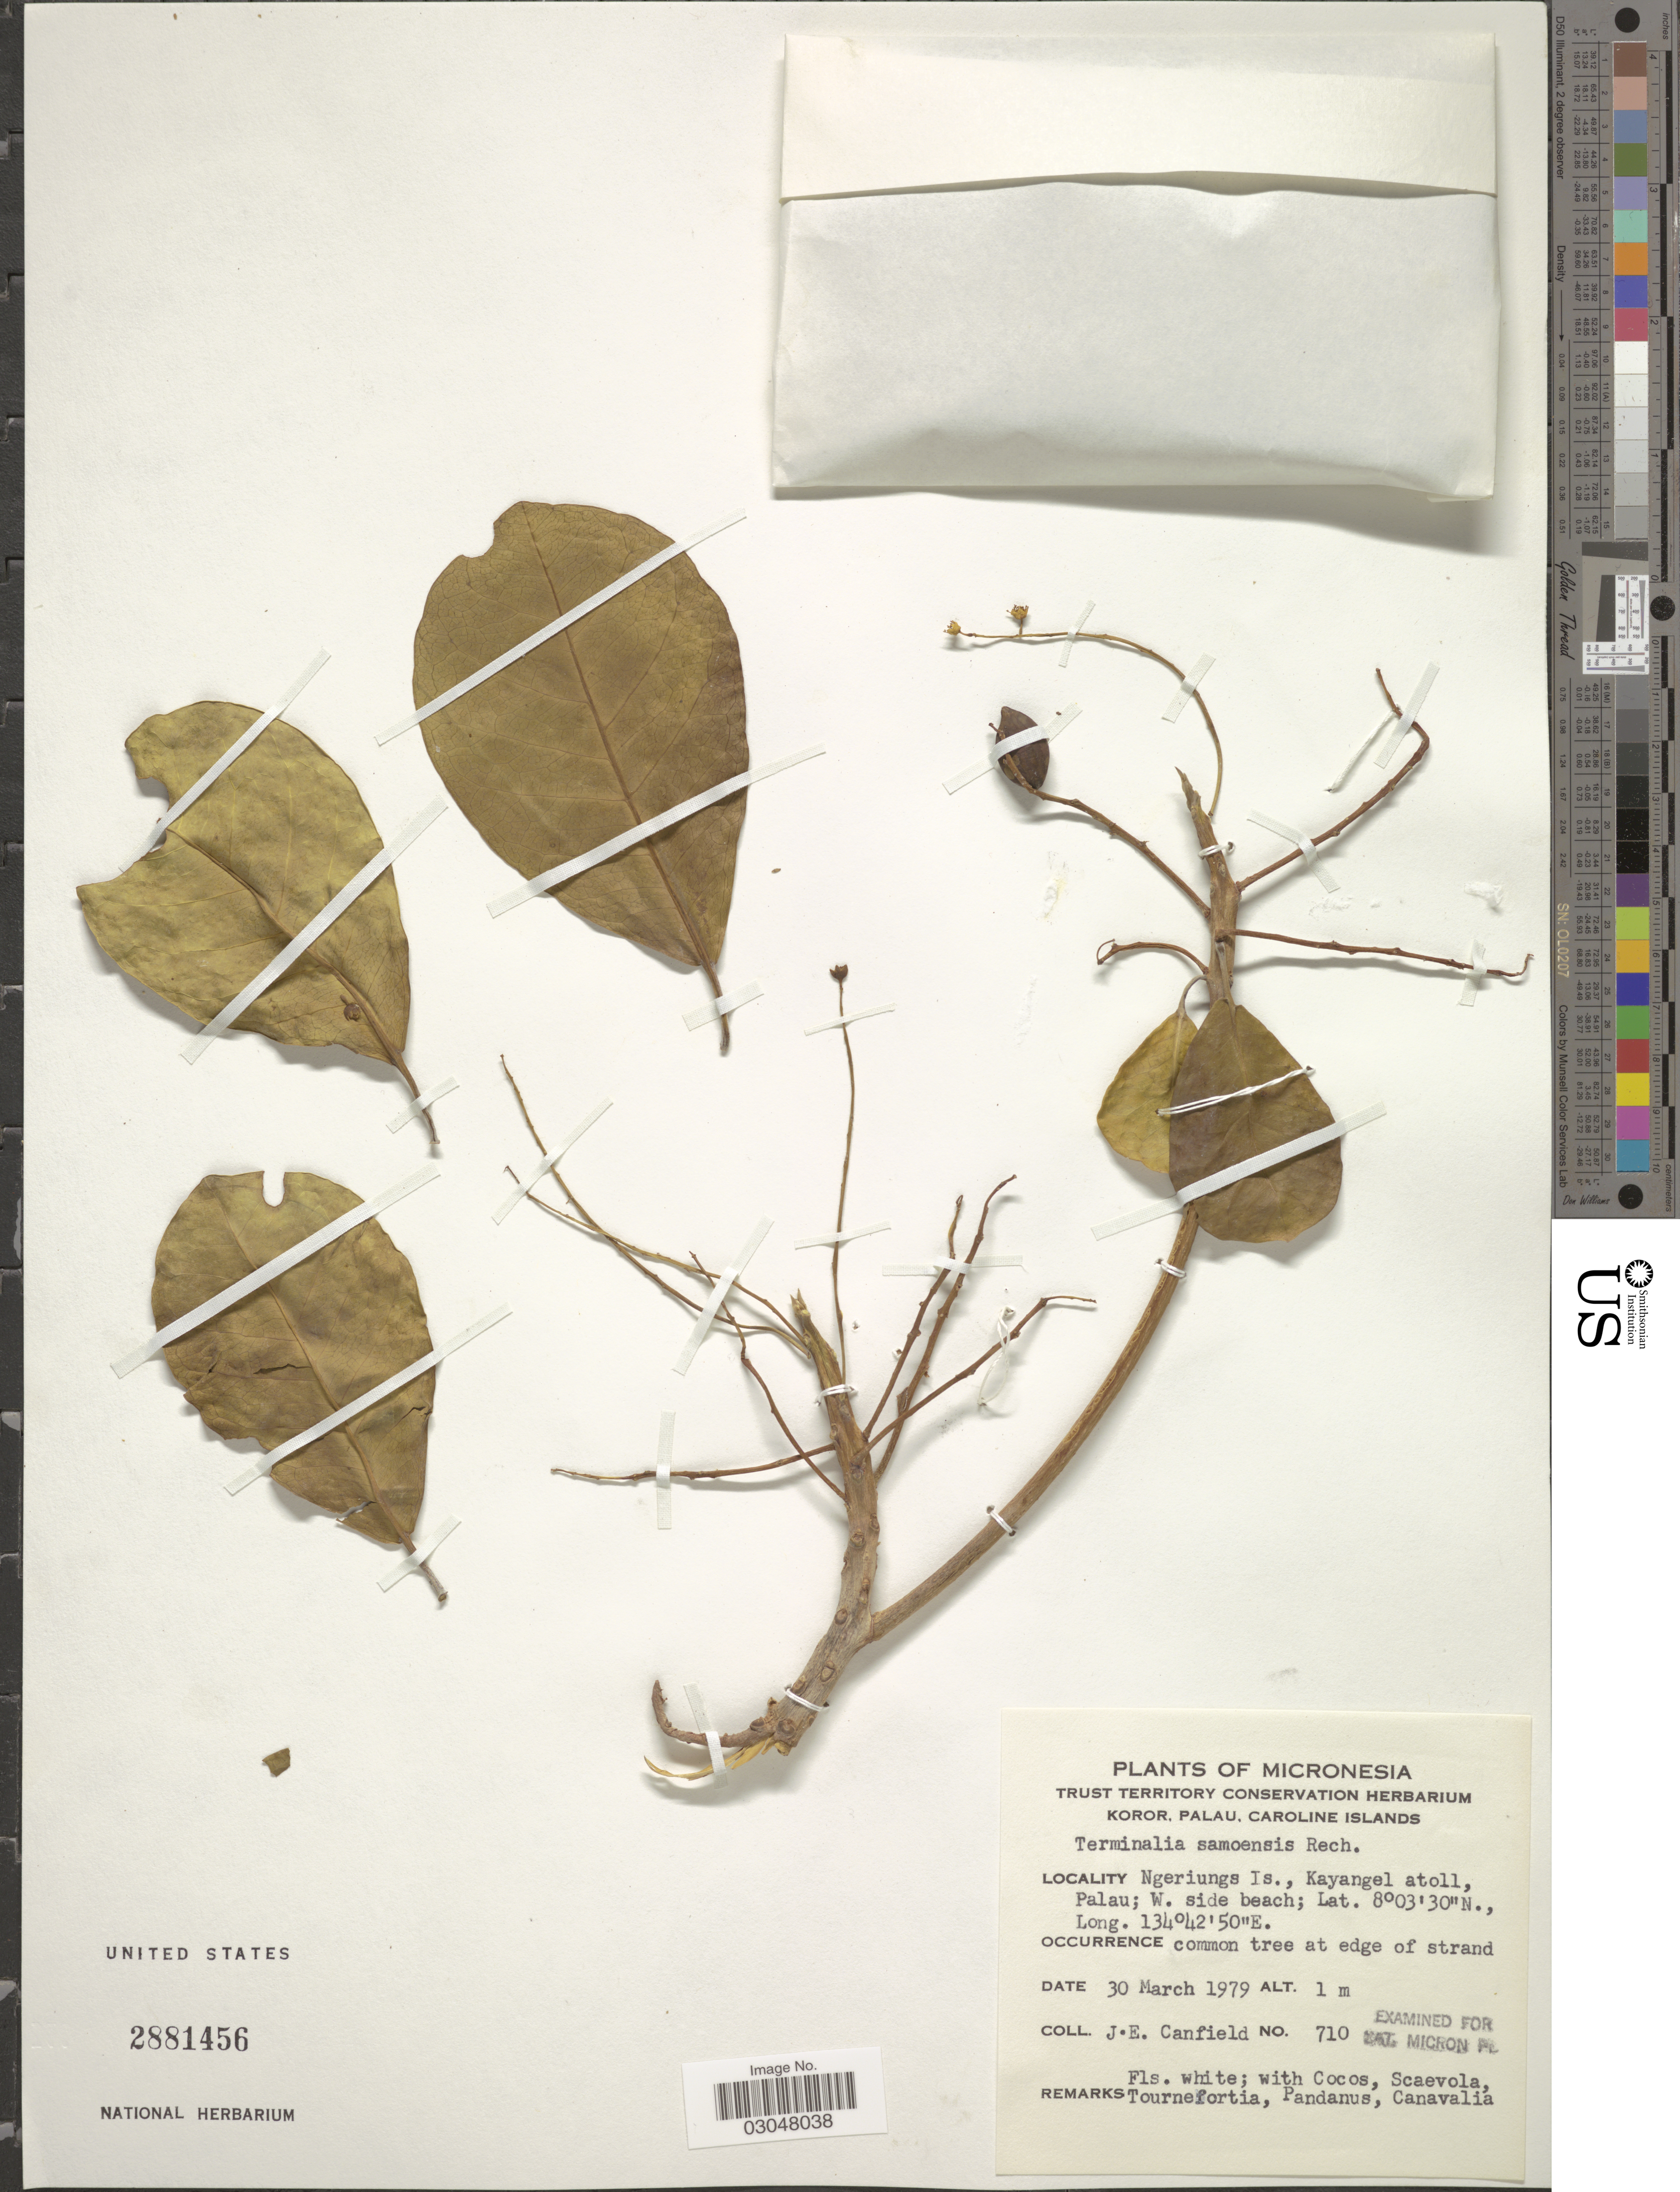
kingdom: Plantae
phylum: Tracheophyta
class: Magnoliopsida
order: Myrtales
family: Combretaceae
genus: Terminalia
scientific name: Terminalia samoensis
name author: Rech.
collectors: J. E. Canfield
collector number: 710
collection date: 1979-03-30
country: Palau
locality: Micronesia. Ngeriungs Is., Kayangel atoll, Palau; W. side beach.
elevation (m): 1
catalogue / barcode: US 2881456